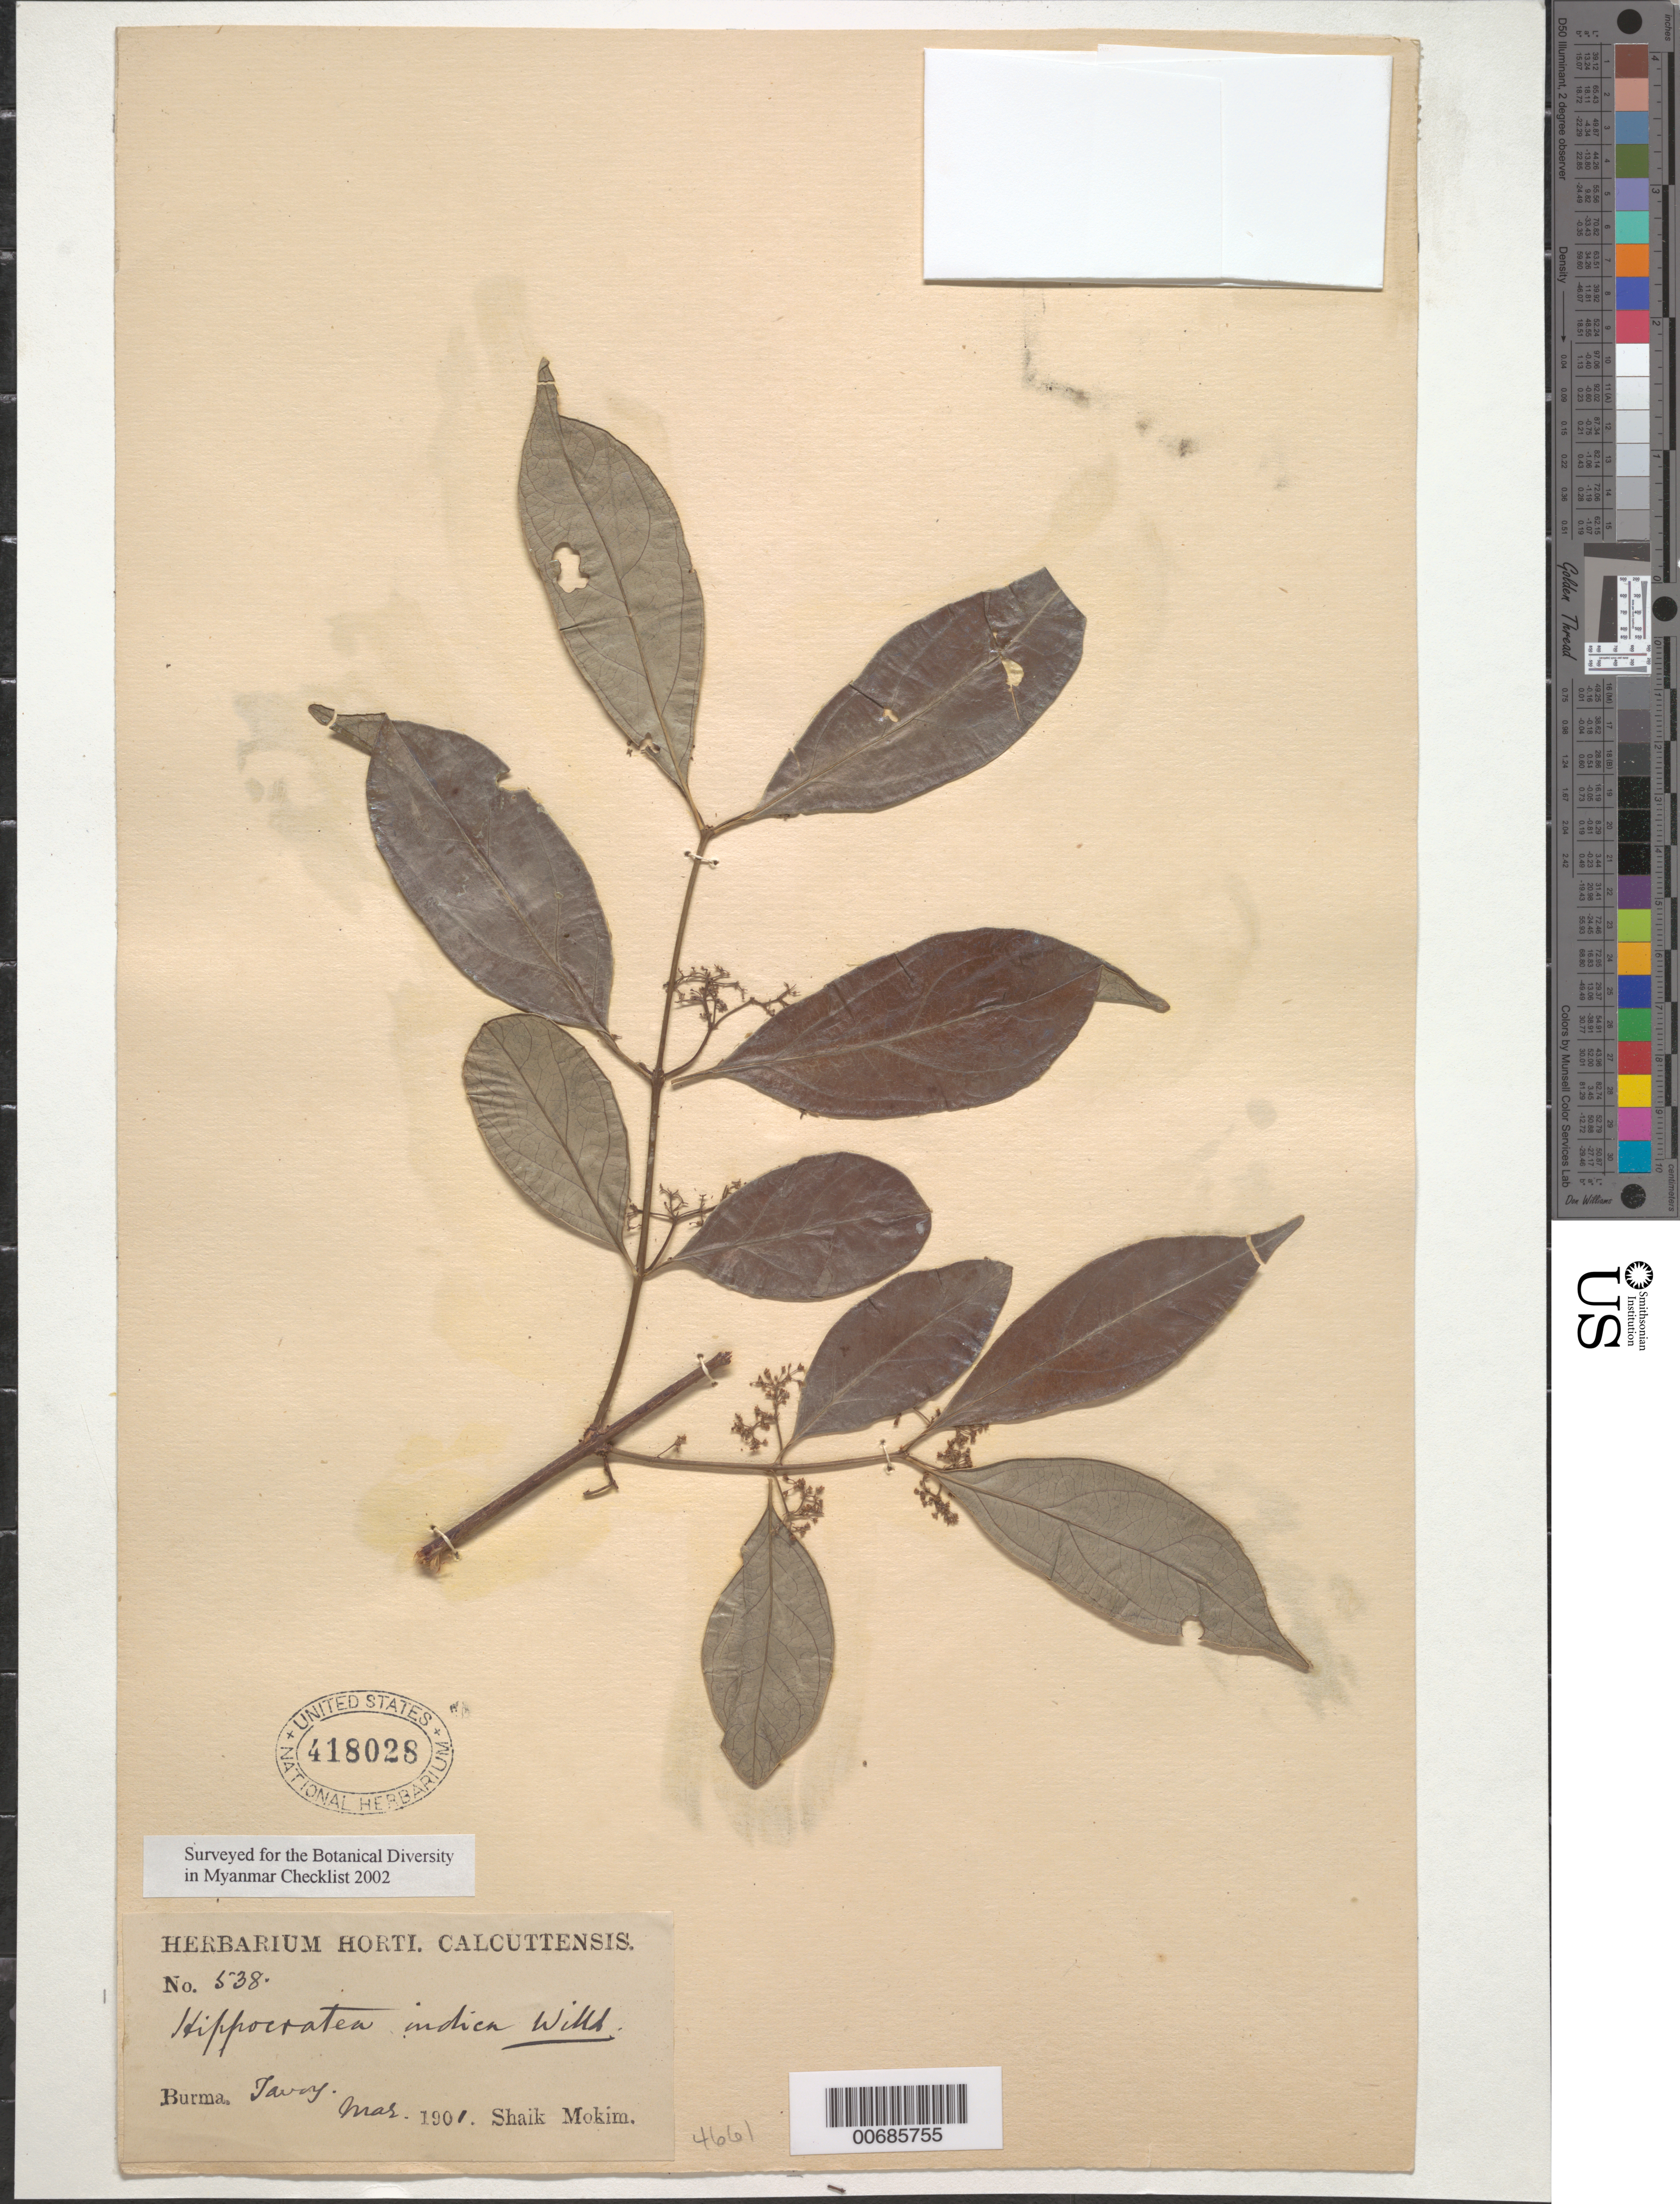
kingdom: Plantae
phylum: Tracheophyta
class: Magnoliopsida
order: Celastrales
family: Celastraceae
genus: Hippocratea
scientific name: Hippocratea indica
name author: Willd.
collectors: S. Mokim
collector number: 538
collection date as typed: Mar 1901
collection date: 1901-03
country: Myanmar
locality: Tavoy, Taninthayi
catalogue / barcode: US 418028